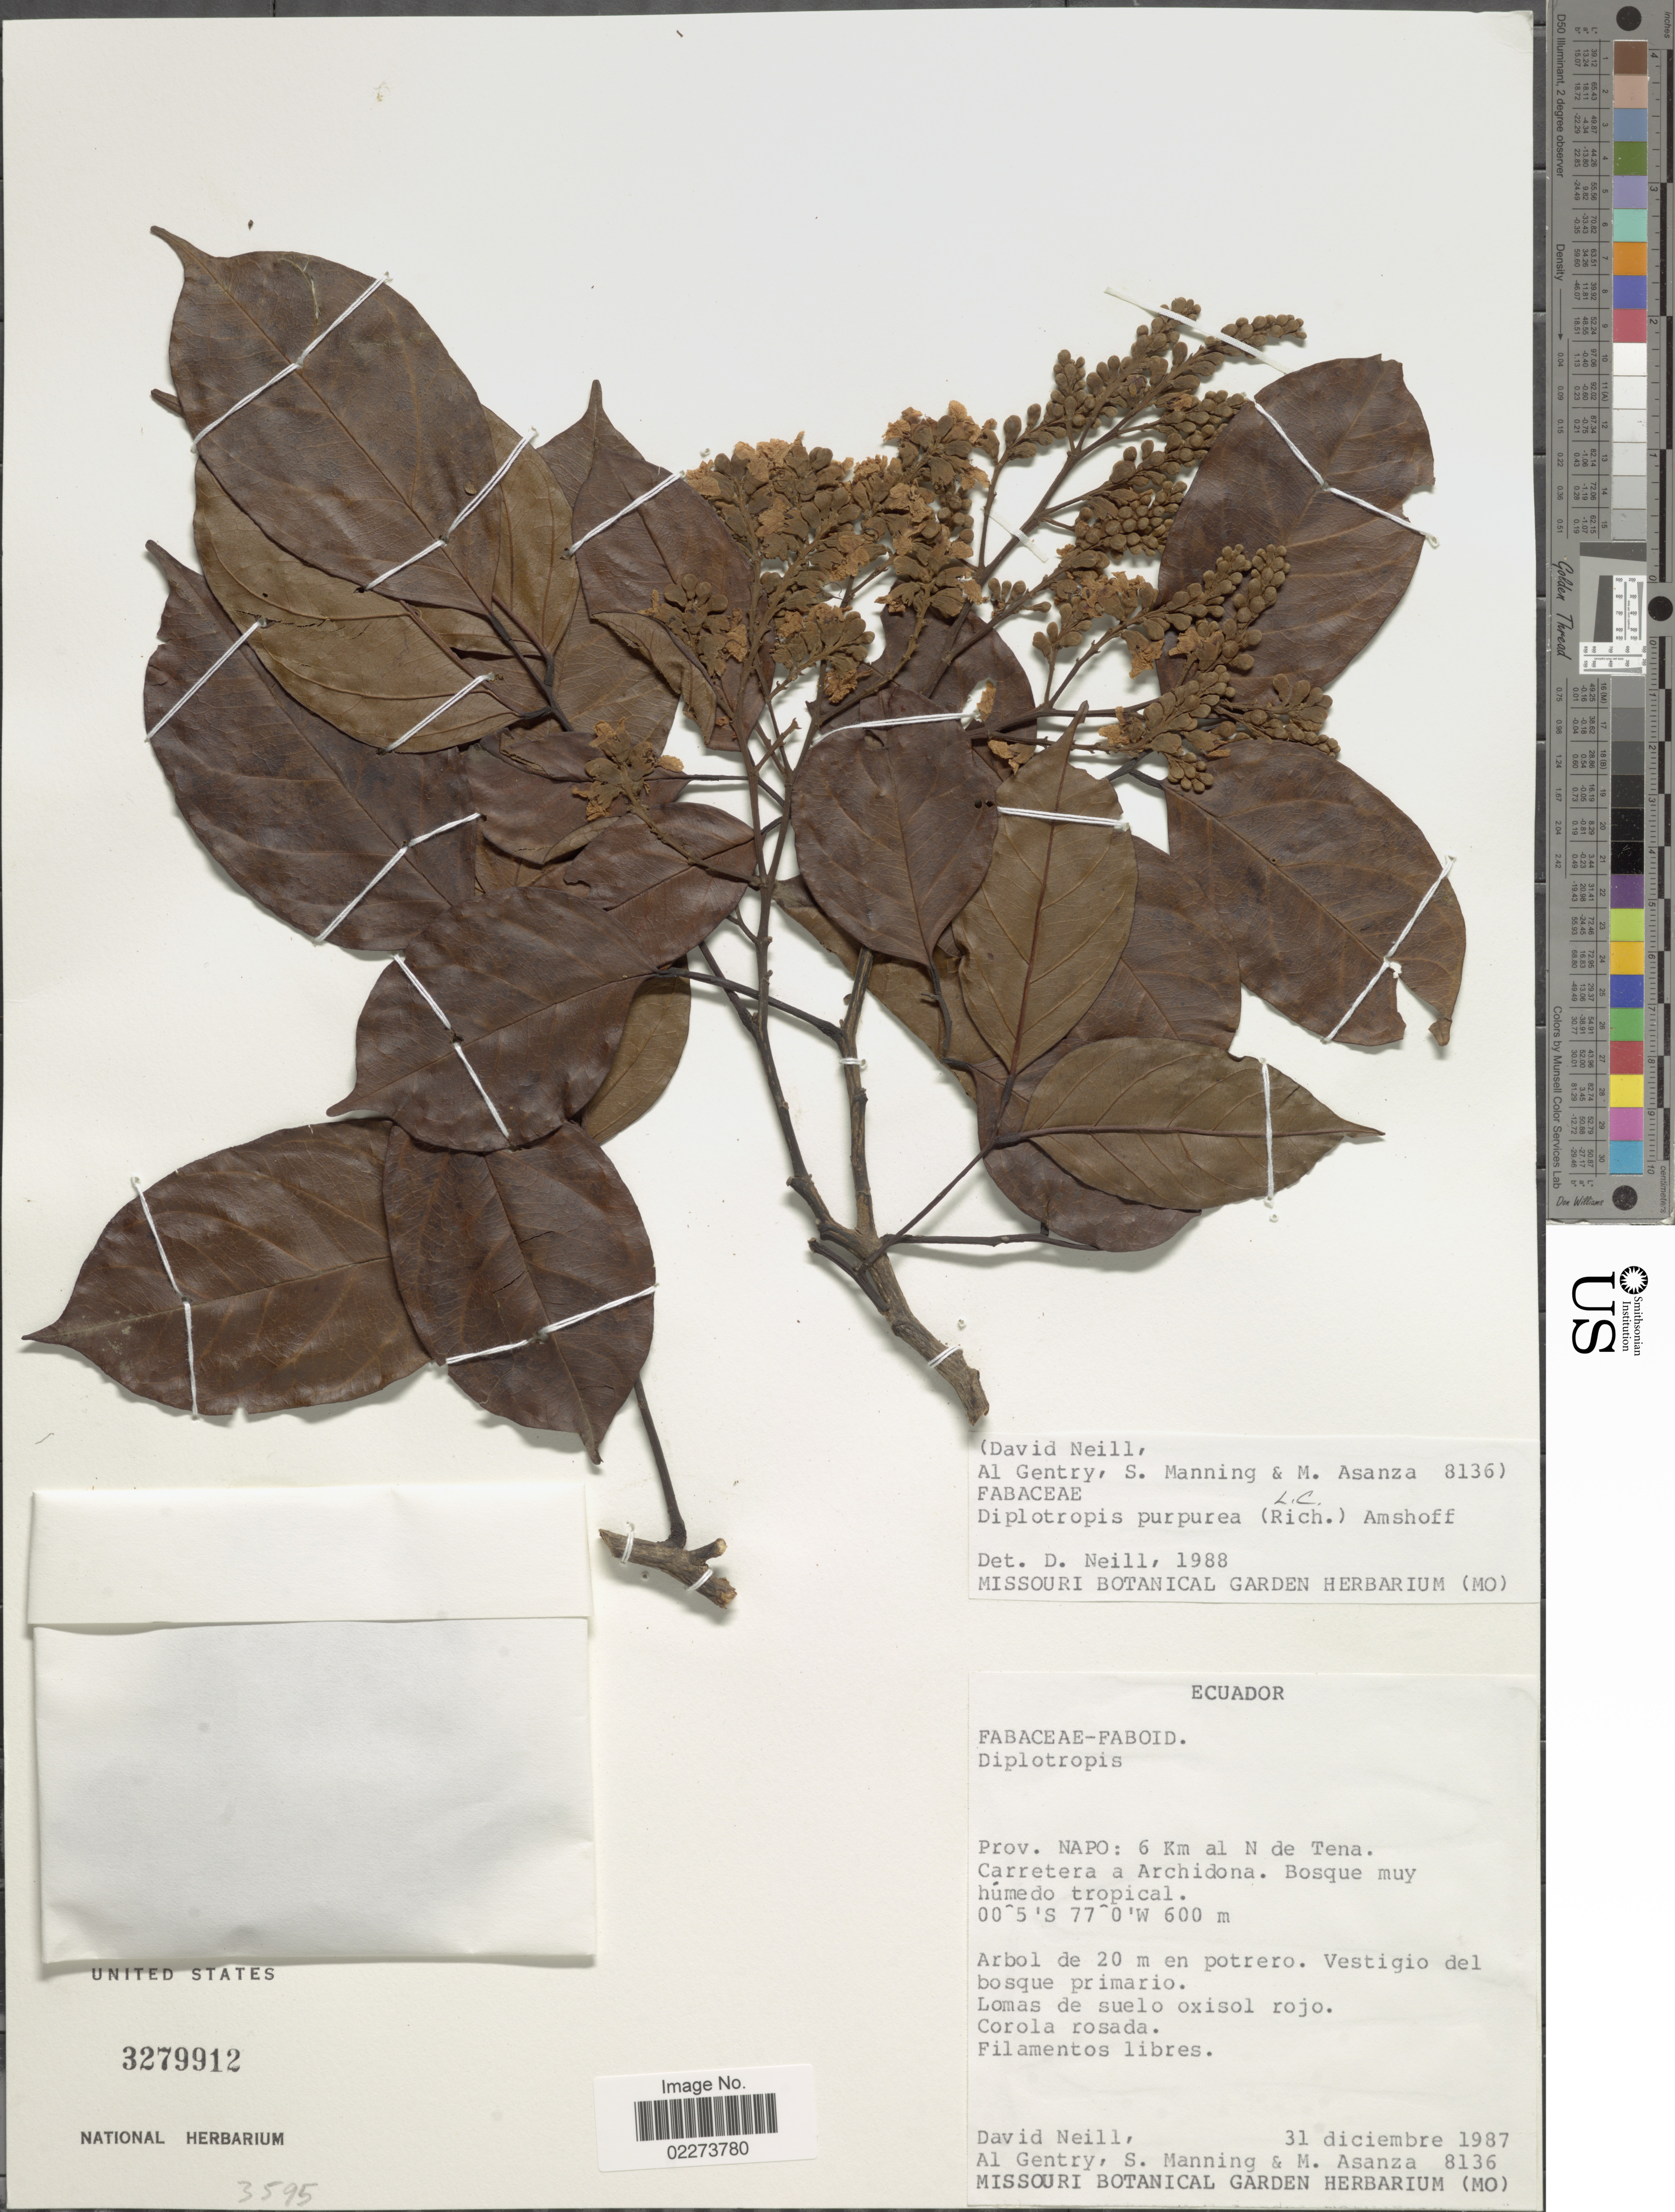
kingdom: Plantae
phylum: Tracheophyta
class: Magnoliopsida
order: Fabales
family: Fabaceae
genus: Diplotropis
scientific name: Diplotropis purpurea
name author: (Rich.) Amshoff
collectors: D. A. Neill, A. H. Gentry, S. Manning & M. Asanza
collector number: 8136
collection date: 1987-12-31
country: Ecuador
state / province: Napo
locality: Prov. Napo: 6Km al N de Tena, Carretera a Archidona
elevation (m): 600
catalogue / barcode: US 3279912